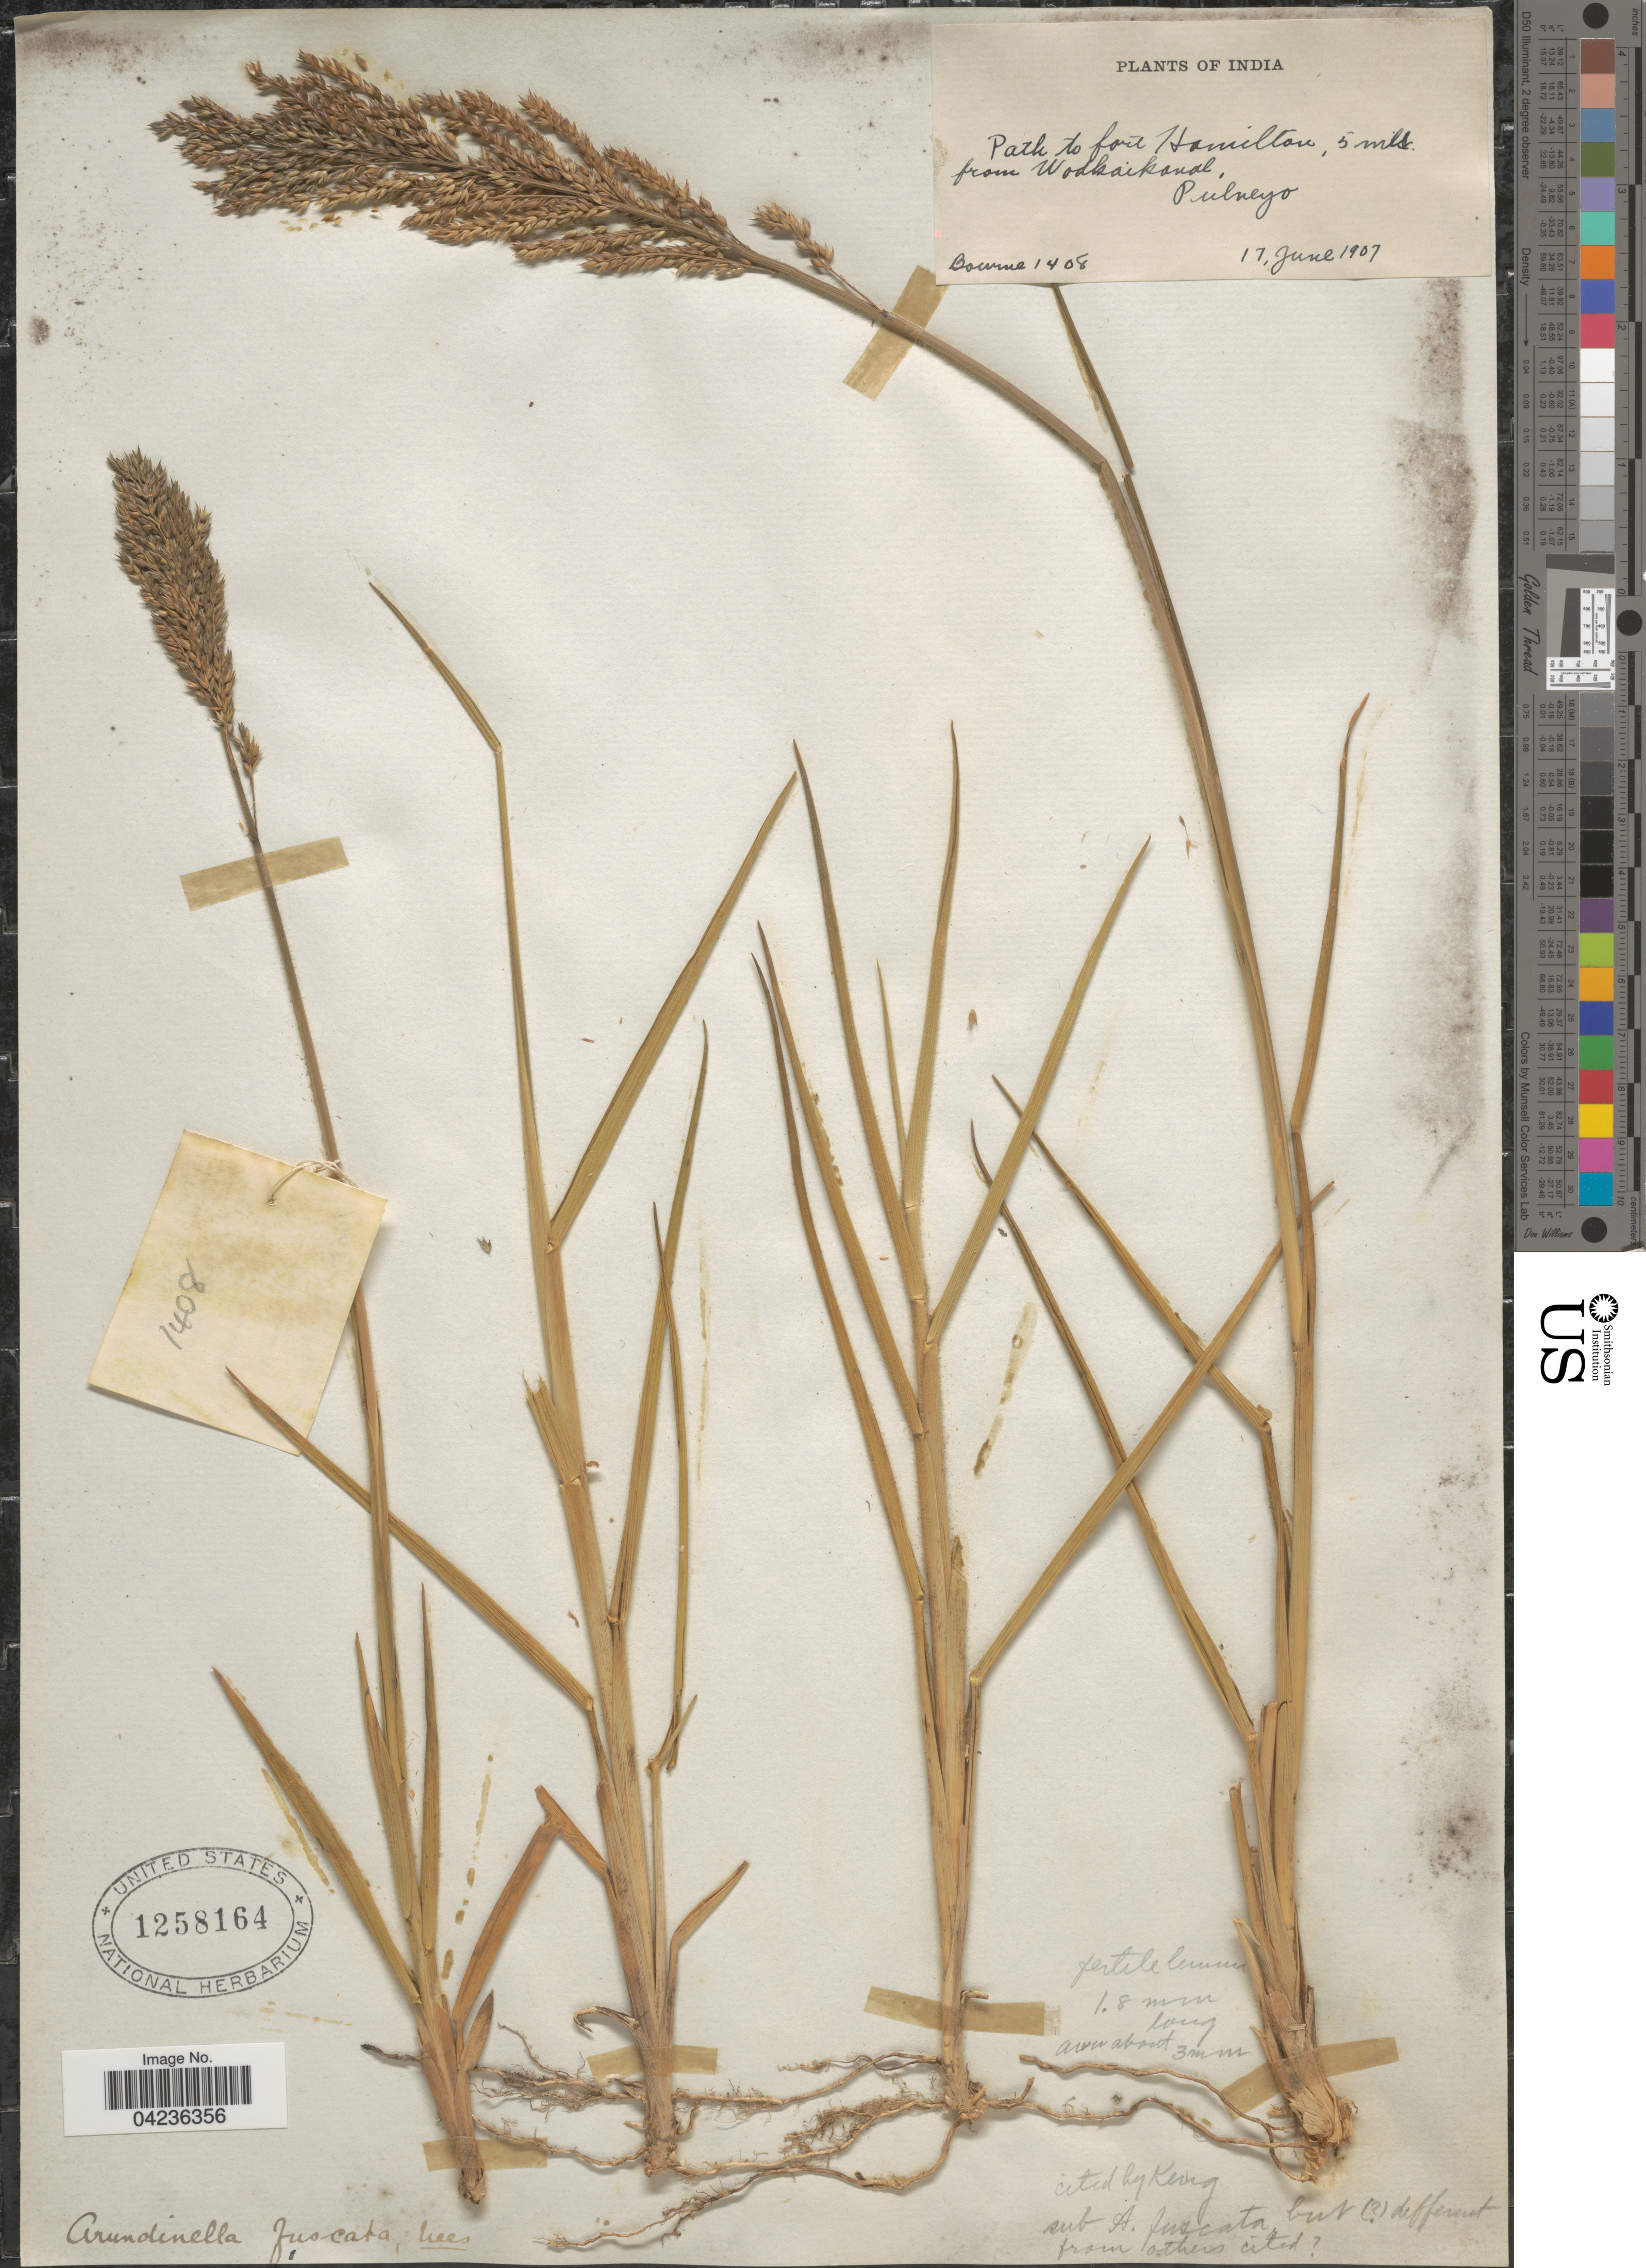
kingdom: Plantae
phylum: Tracheophyta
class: Liliopsida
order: Poales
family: Poaceae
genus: Arundinella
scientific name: Arundinella fuscata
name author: Steud.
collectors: -- Bourne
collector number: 1408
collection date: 1907-06-17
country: India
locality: Path to fort Hamilton, 5 mls. from Wodkaikanal, Pulneys.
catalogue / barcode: US 1258164